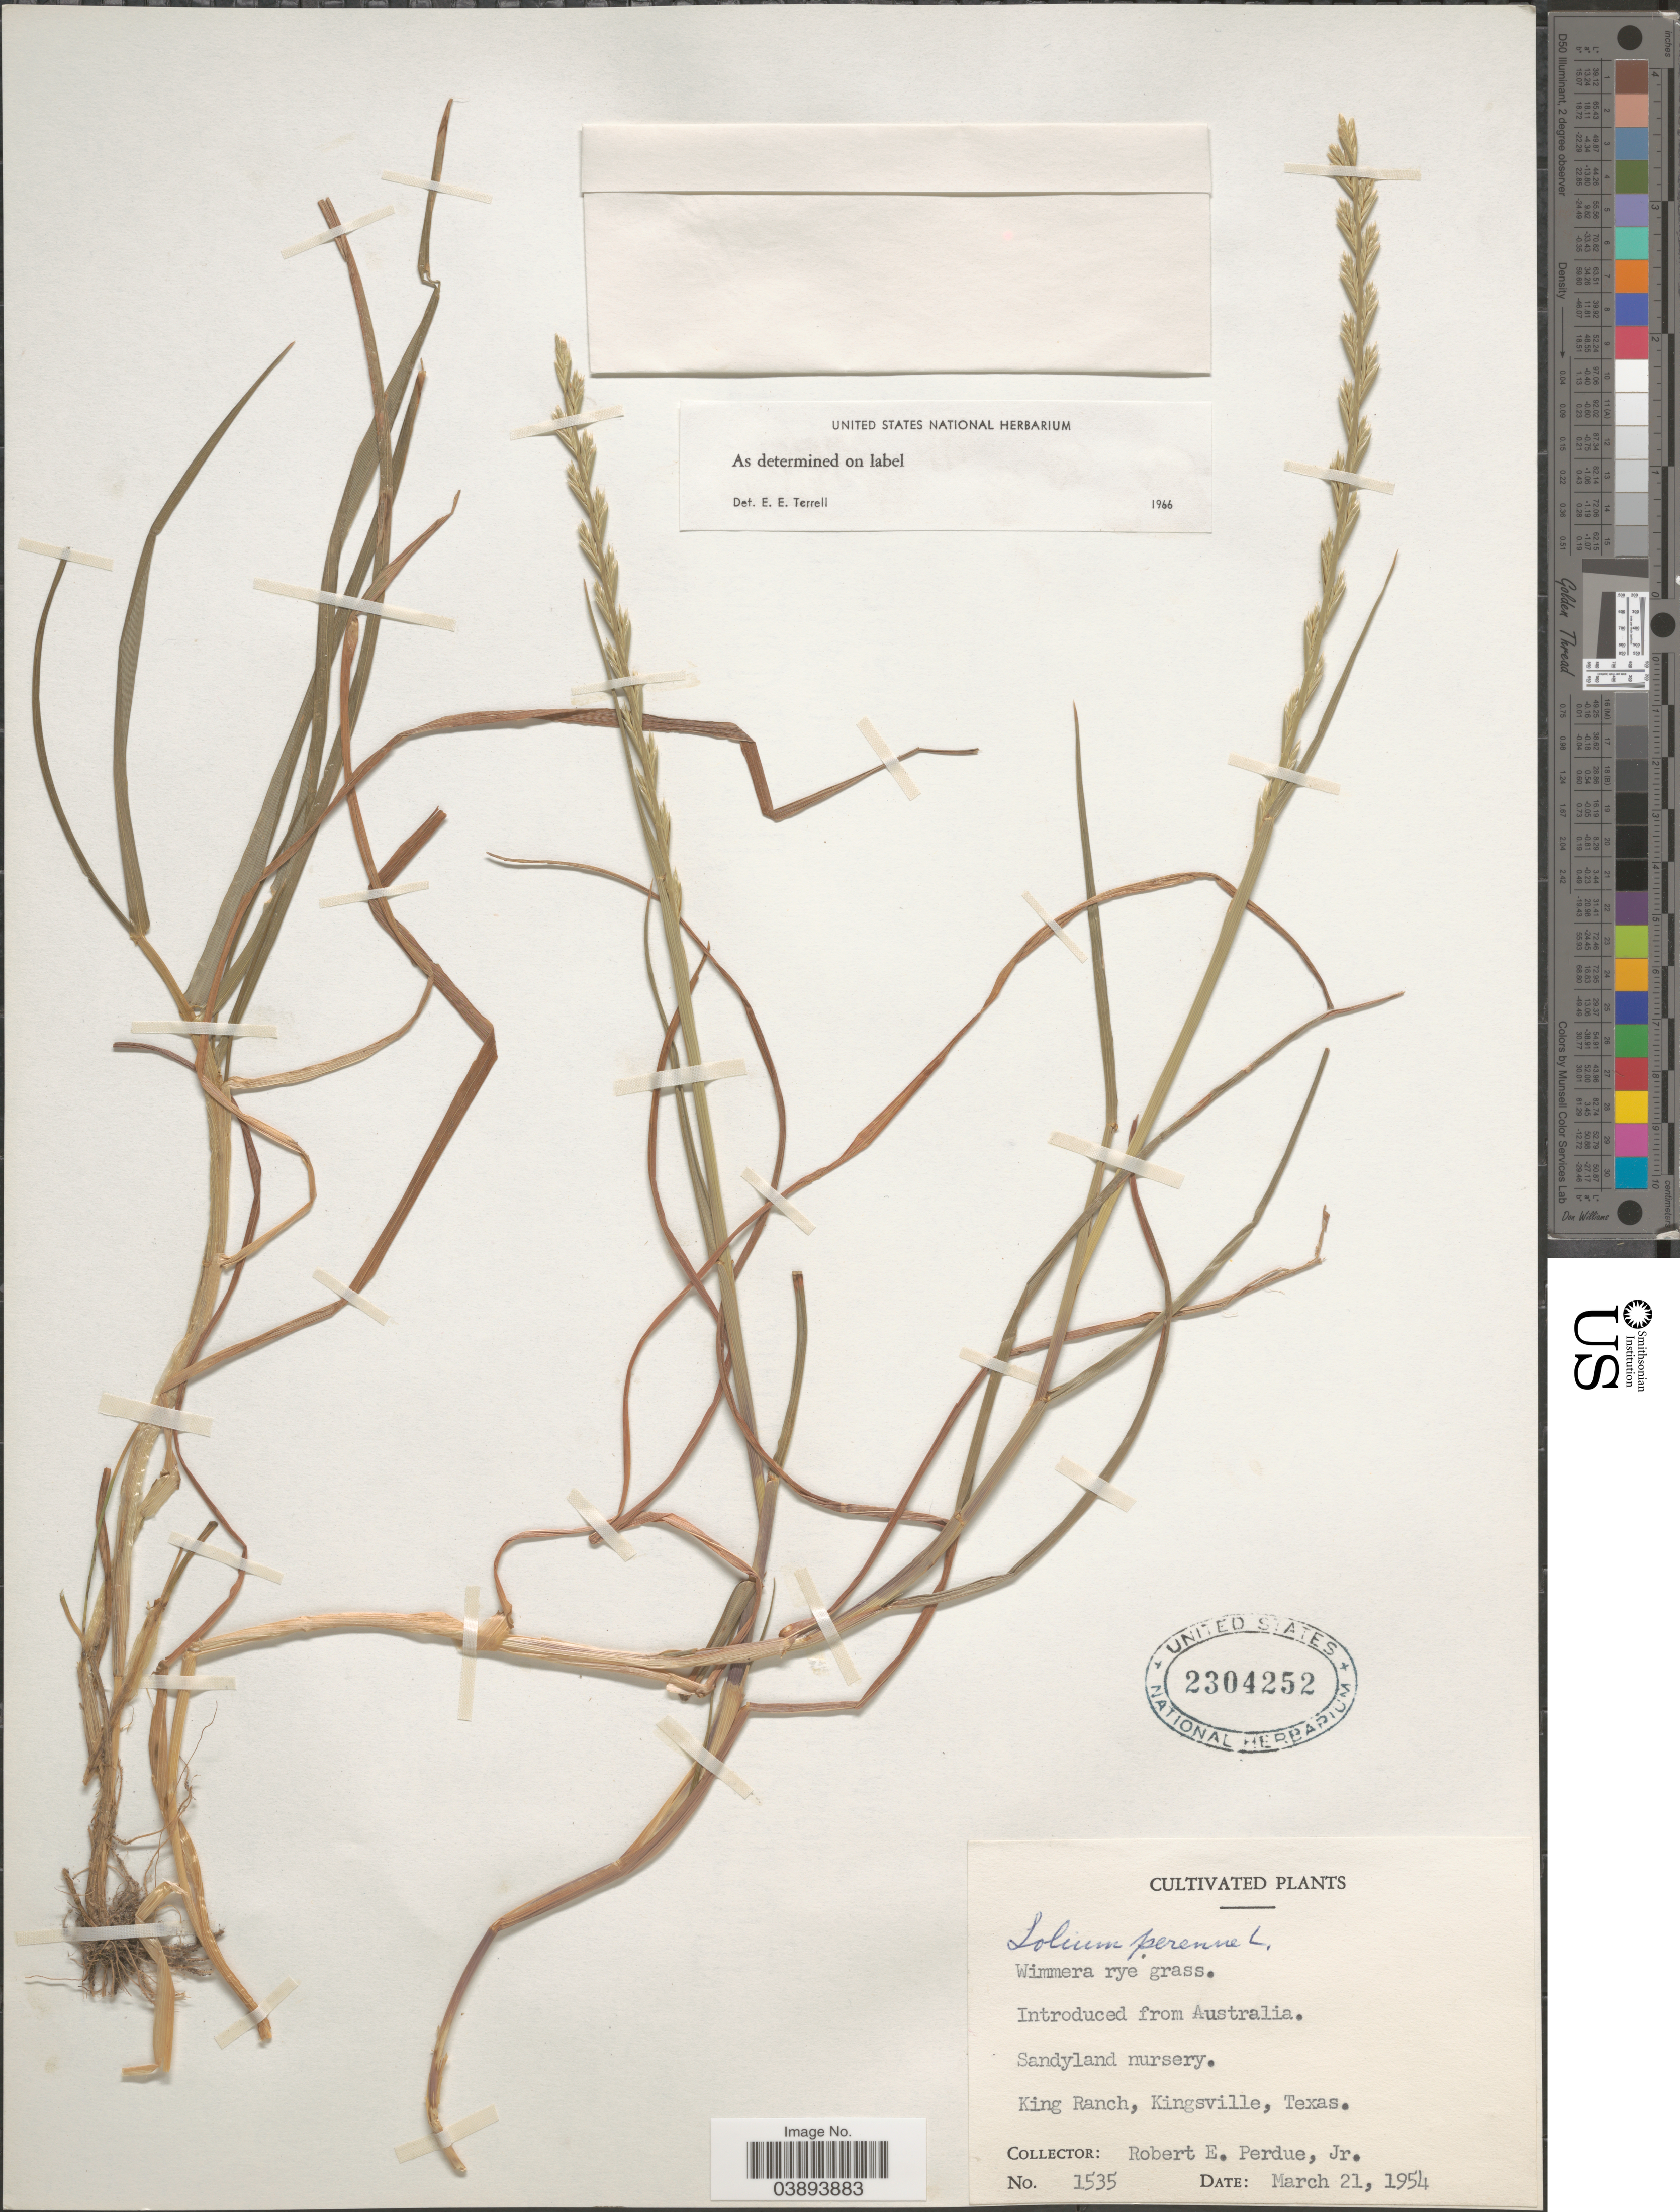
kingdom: Plantae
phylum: Tracheophyta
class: Liliopsida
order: Poales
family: Poaceae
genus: Lolium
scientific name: Lolium perenne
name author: L.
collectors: R. E. Perdue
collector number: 1535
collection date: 1954-03-21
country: United States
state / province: Texas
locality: King Ranch, Kingsville.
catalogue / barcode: US 2304252